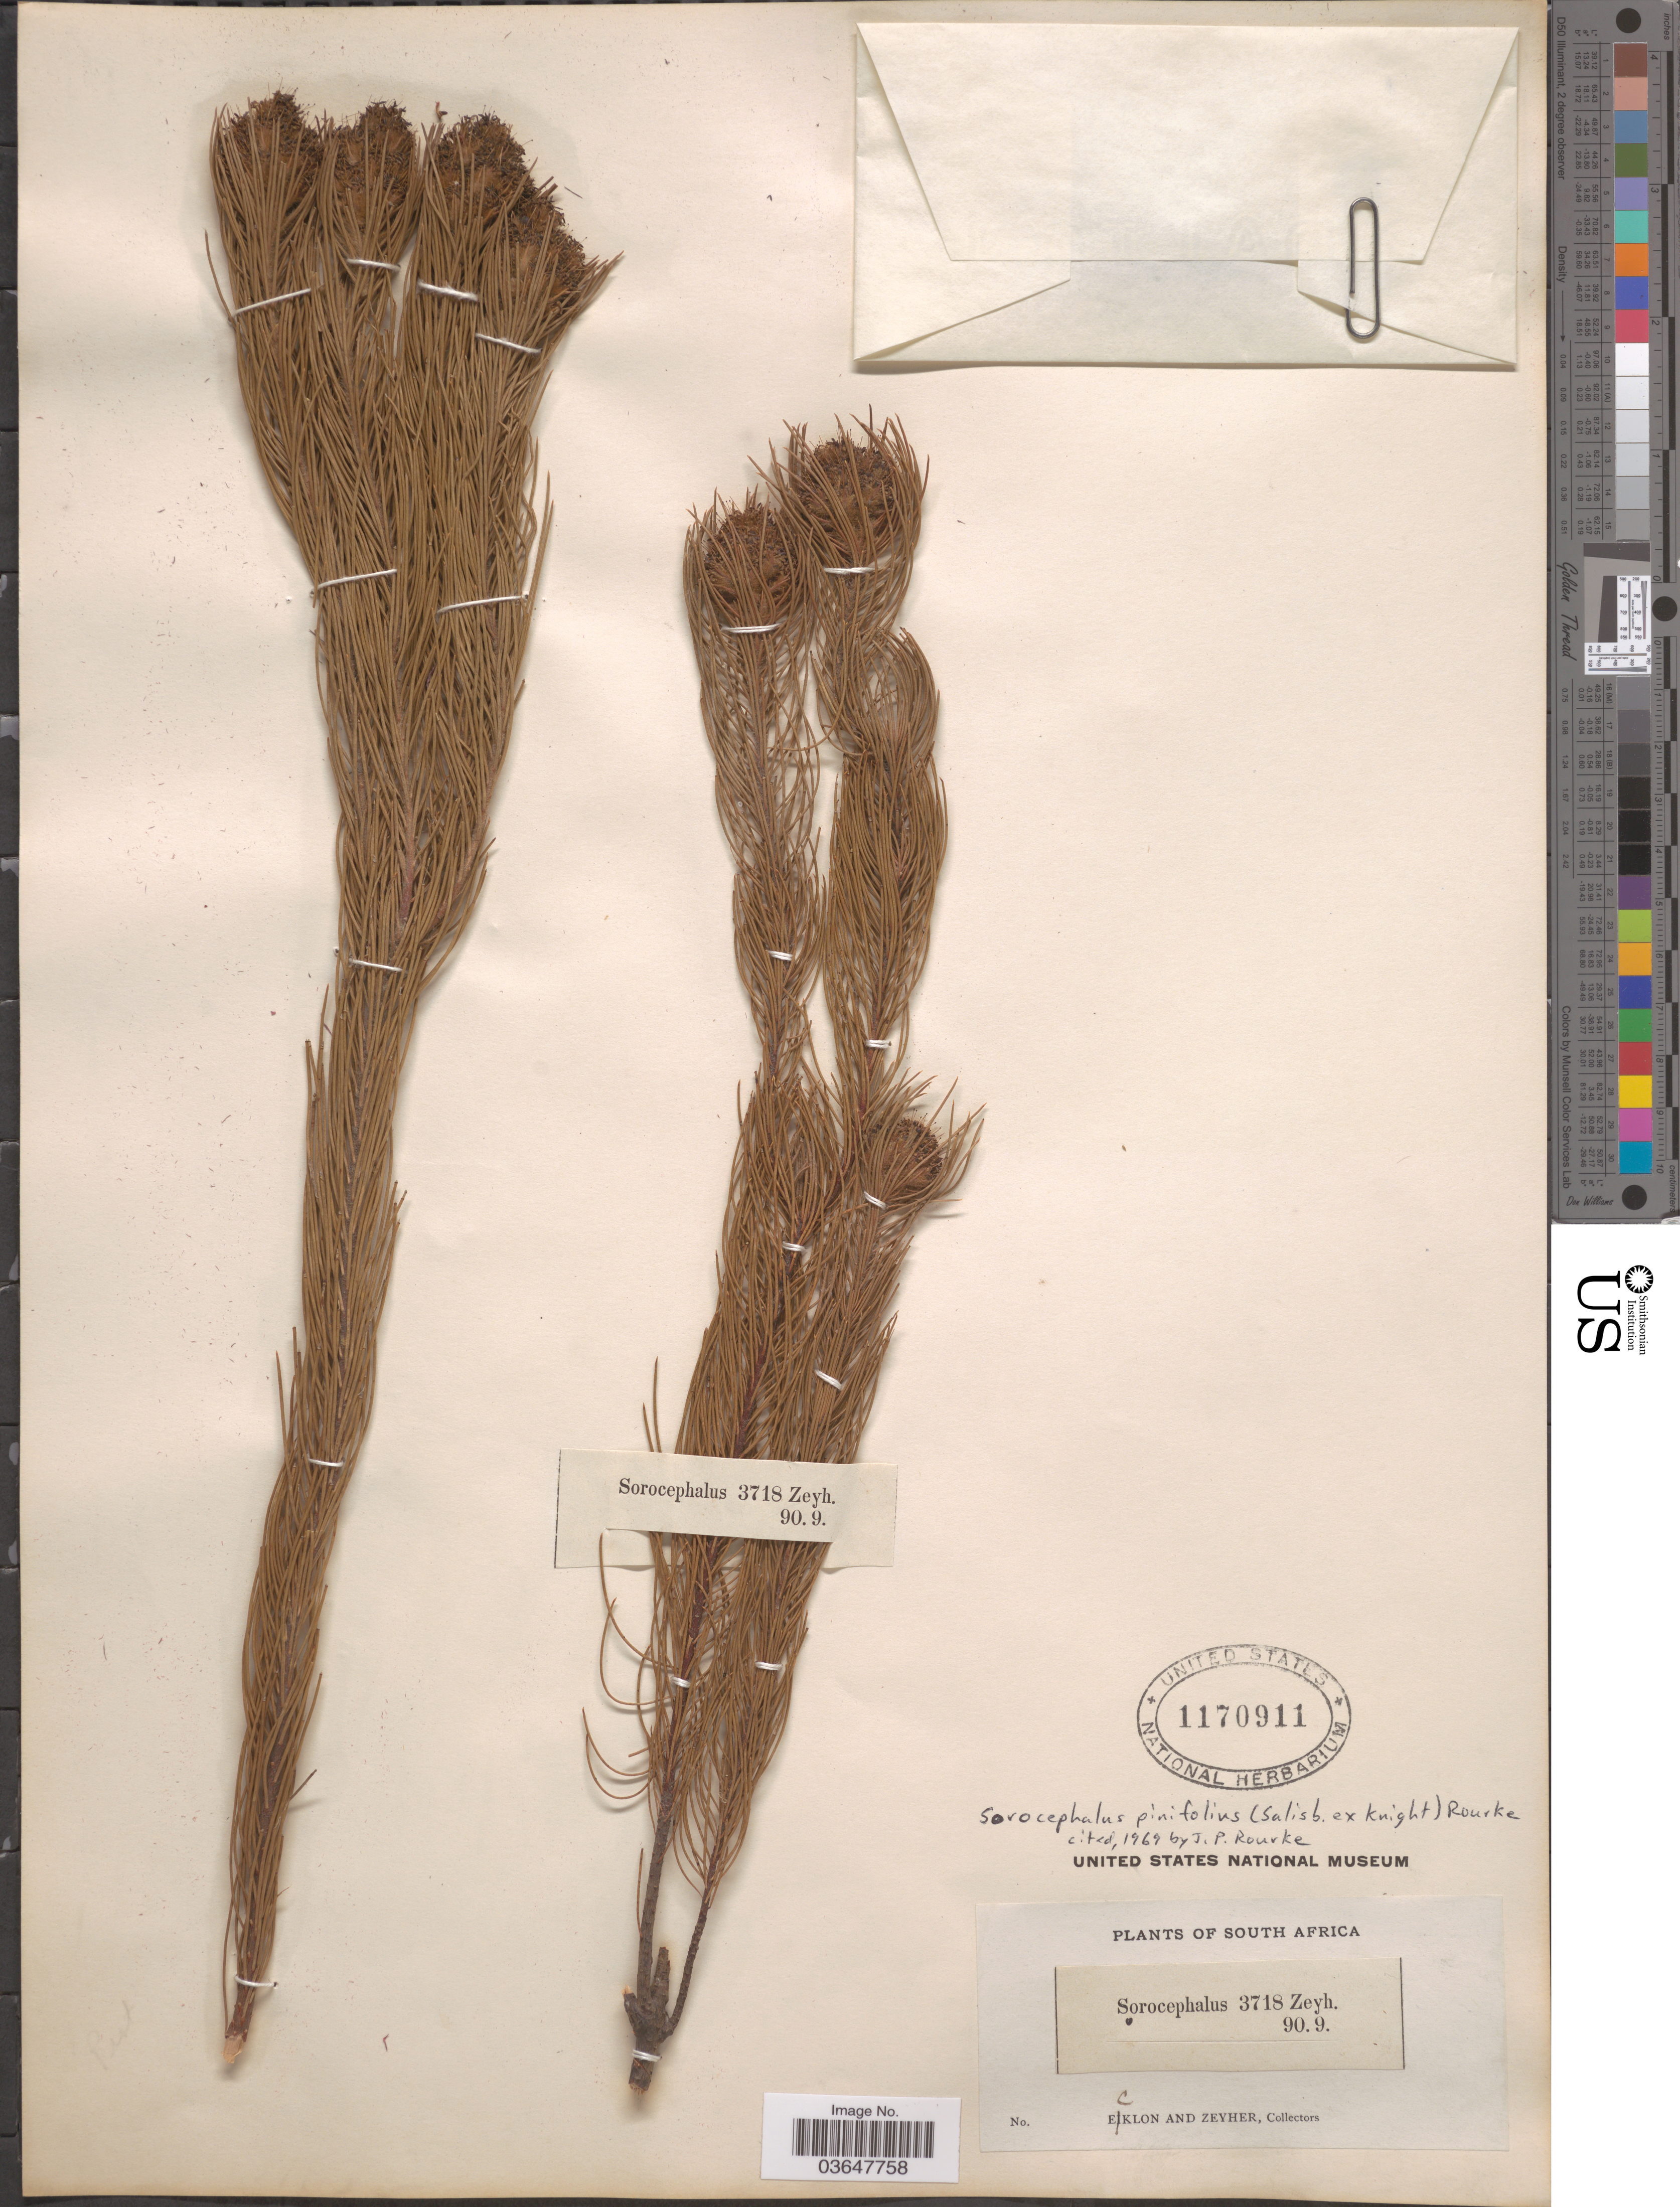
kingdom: Plantae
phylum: Tracheophyta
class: Magnoliopsida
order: Proteales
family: Proteaceae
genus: Sorocephalus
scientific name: Sorocephalus pinifolius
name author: Rourke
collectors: -. Ecklon & -. Zeyher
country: South Africa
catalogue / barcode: US 1170911